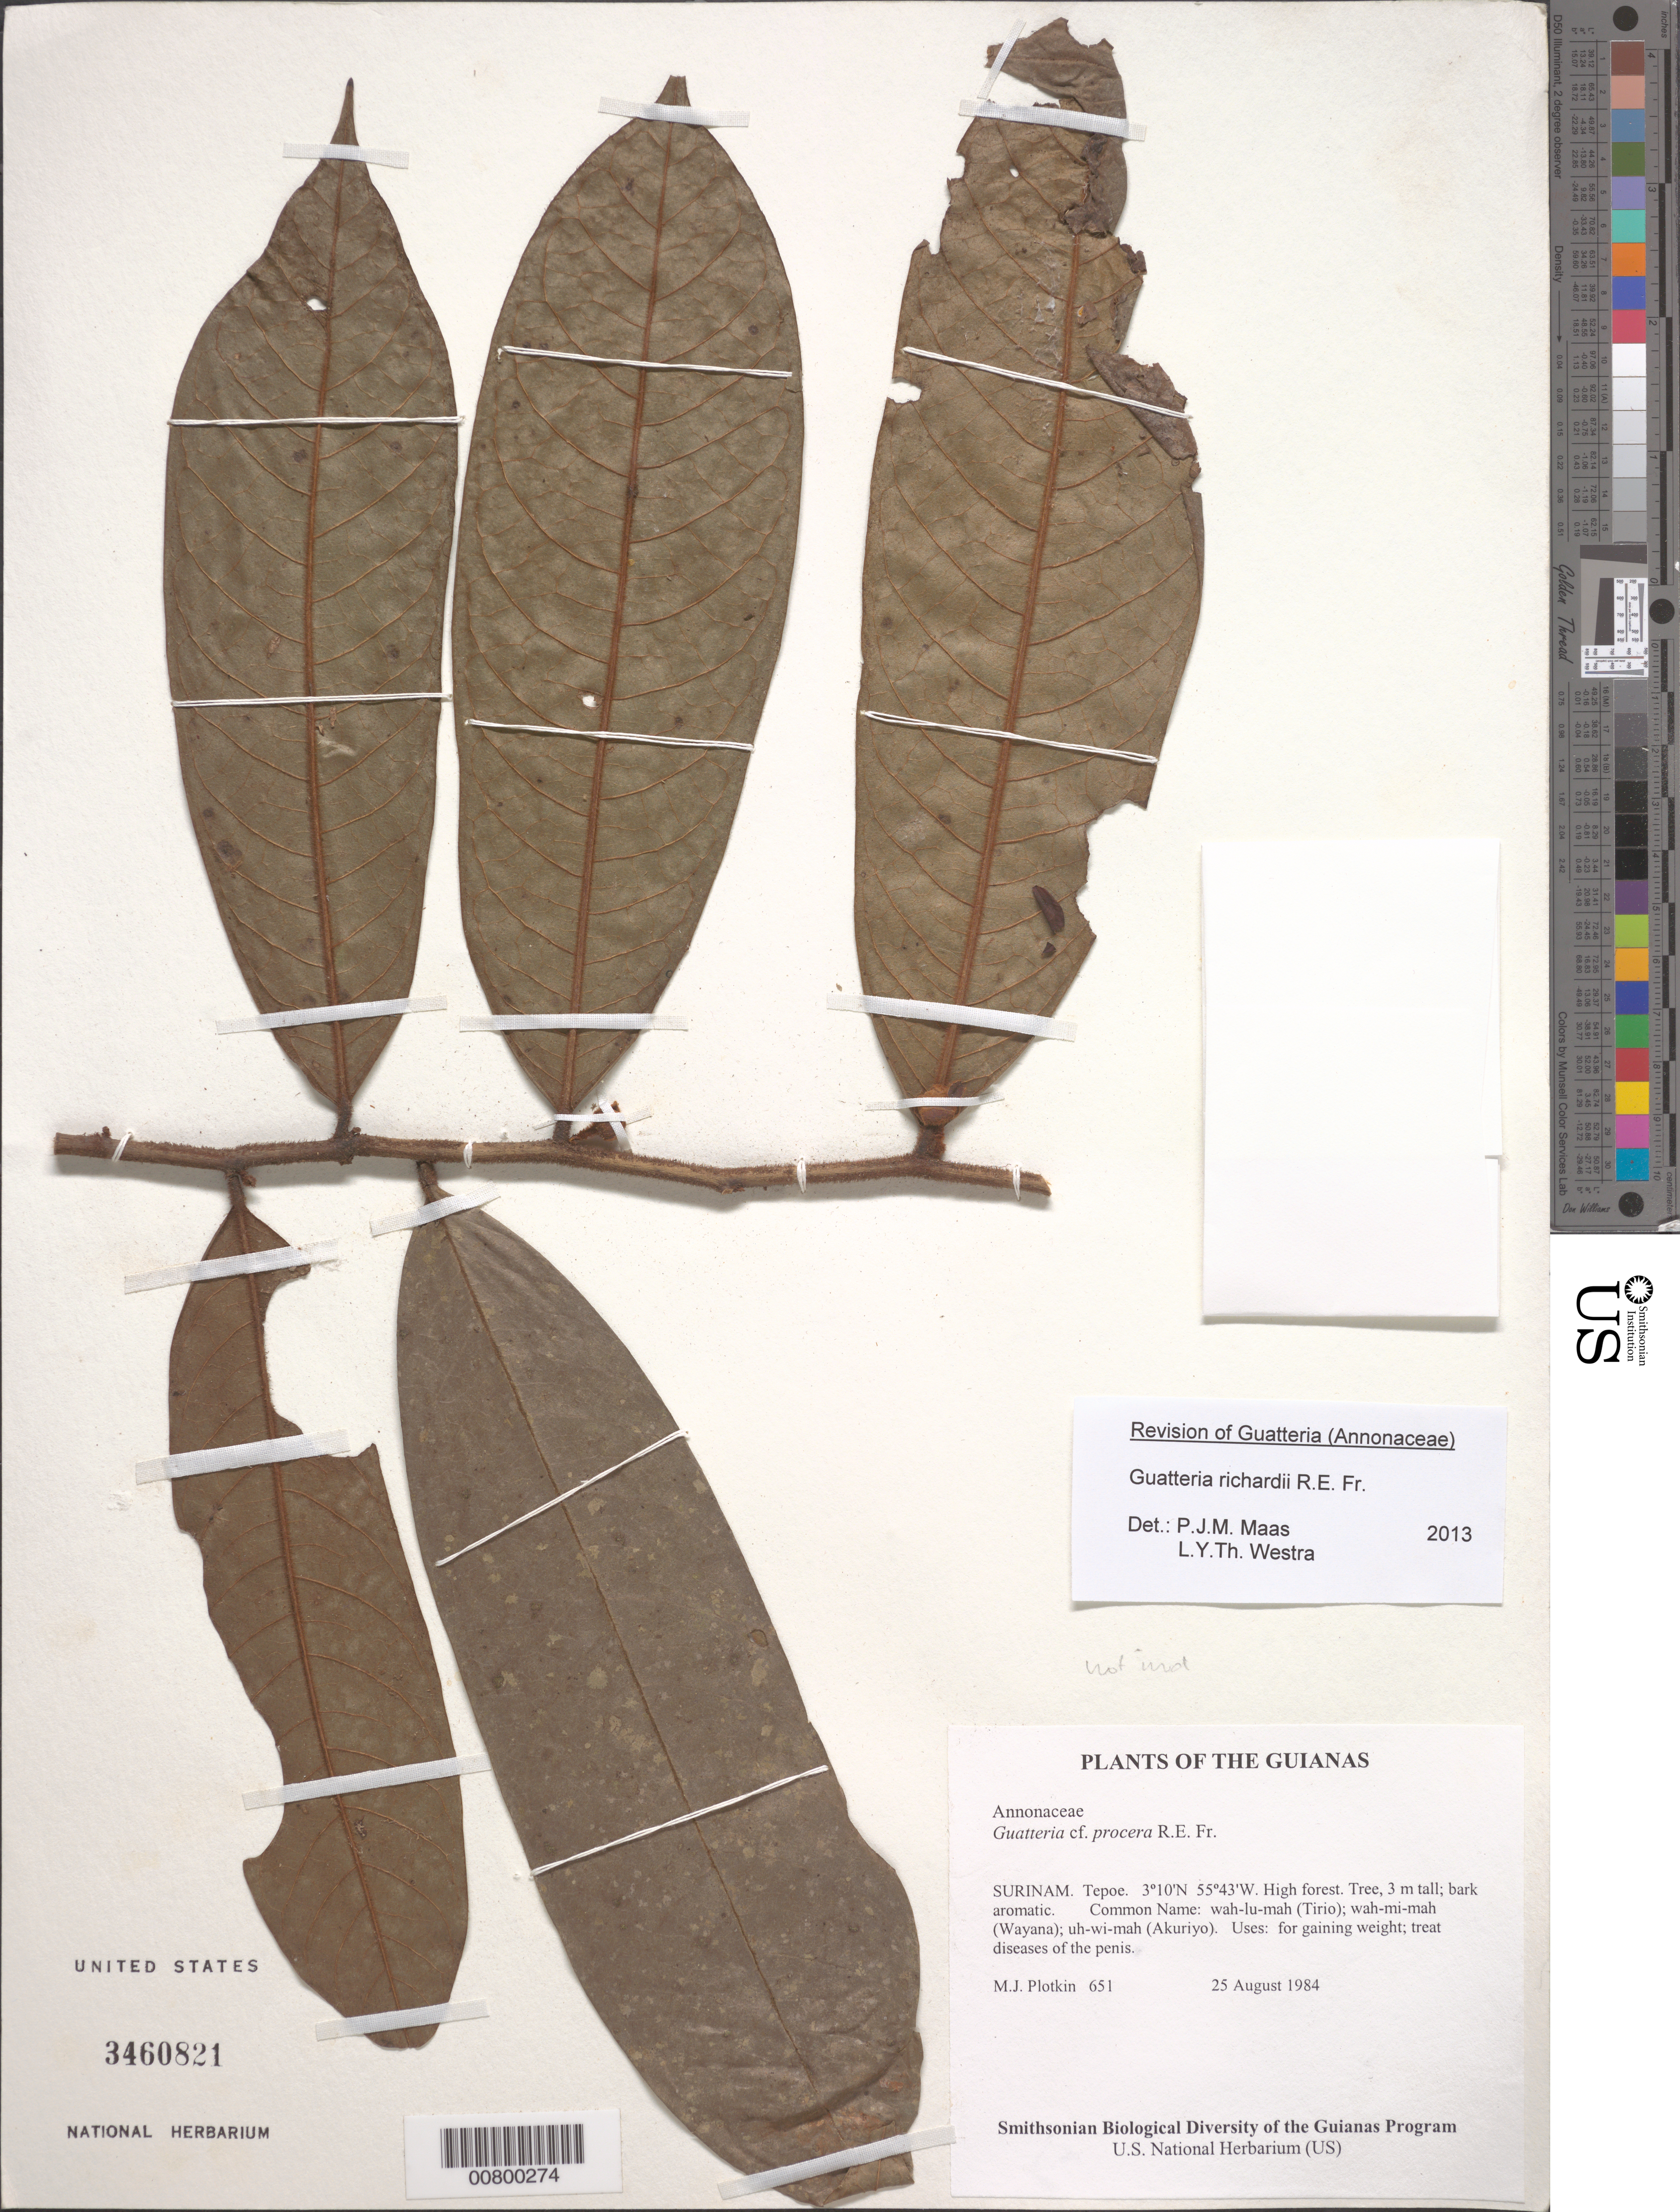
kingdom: Plantae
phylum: Tracheophyta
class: Magnoliopsida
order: Magnoliales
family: Annonaceae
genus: Guatteria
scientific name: Guatteria richardii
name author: R.E. Fr.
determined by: Maas, P. J.; Westra, L. Y.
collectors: M. Plotkin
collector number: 651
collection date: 1984-08-25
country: Suriname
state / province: Sipaliwini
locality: Tepoe.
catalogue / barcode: US 3460821